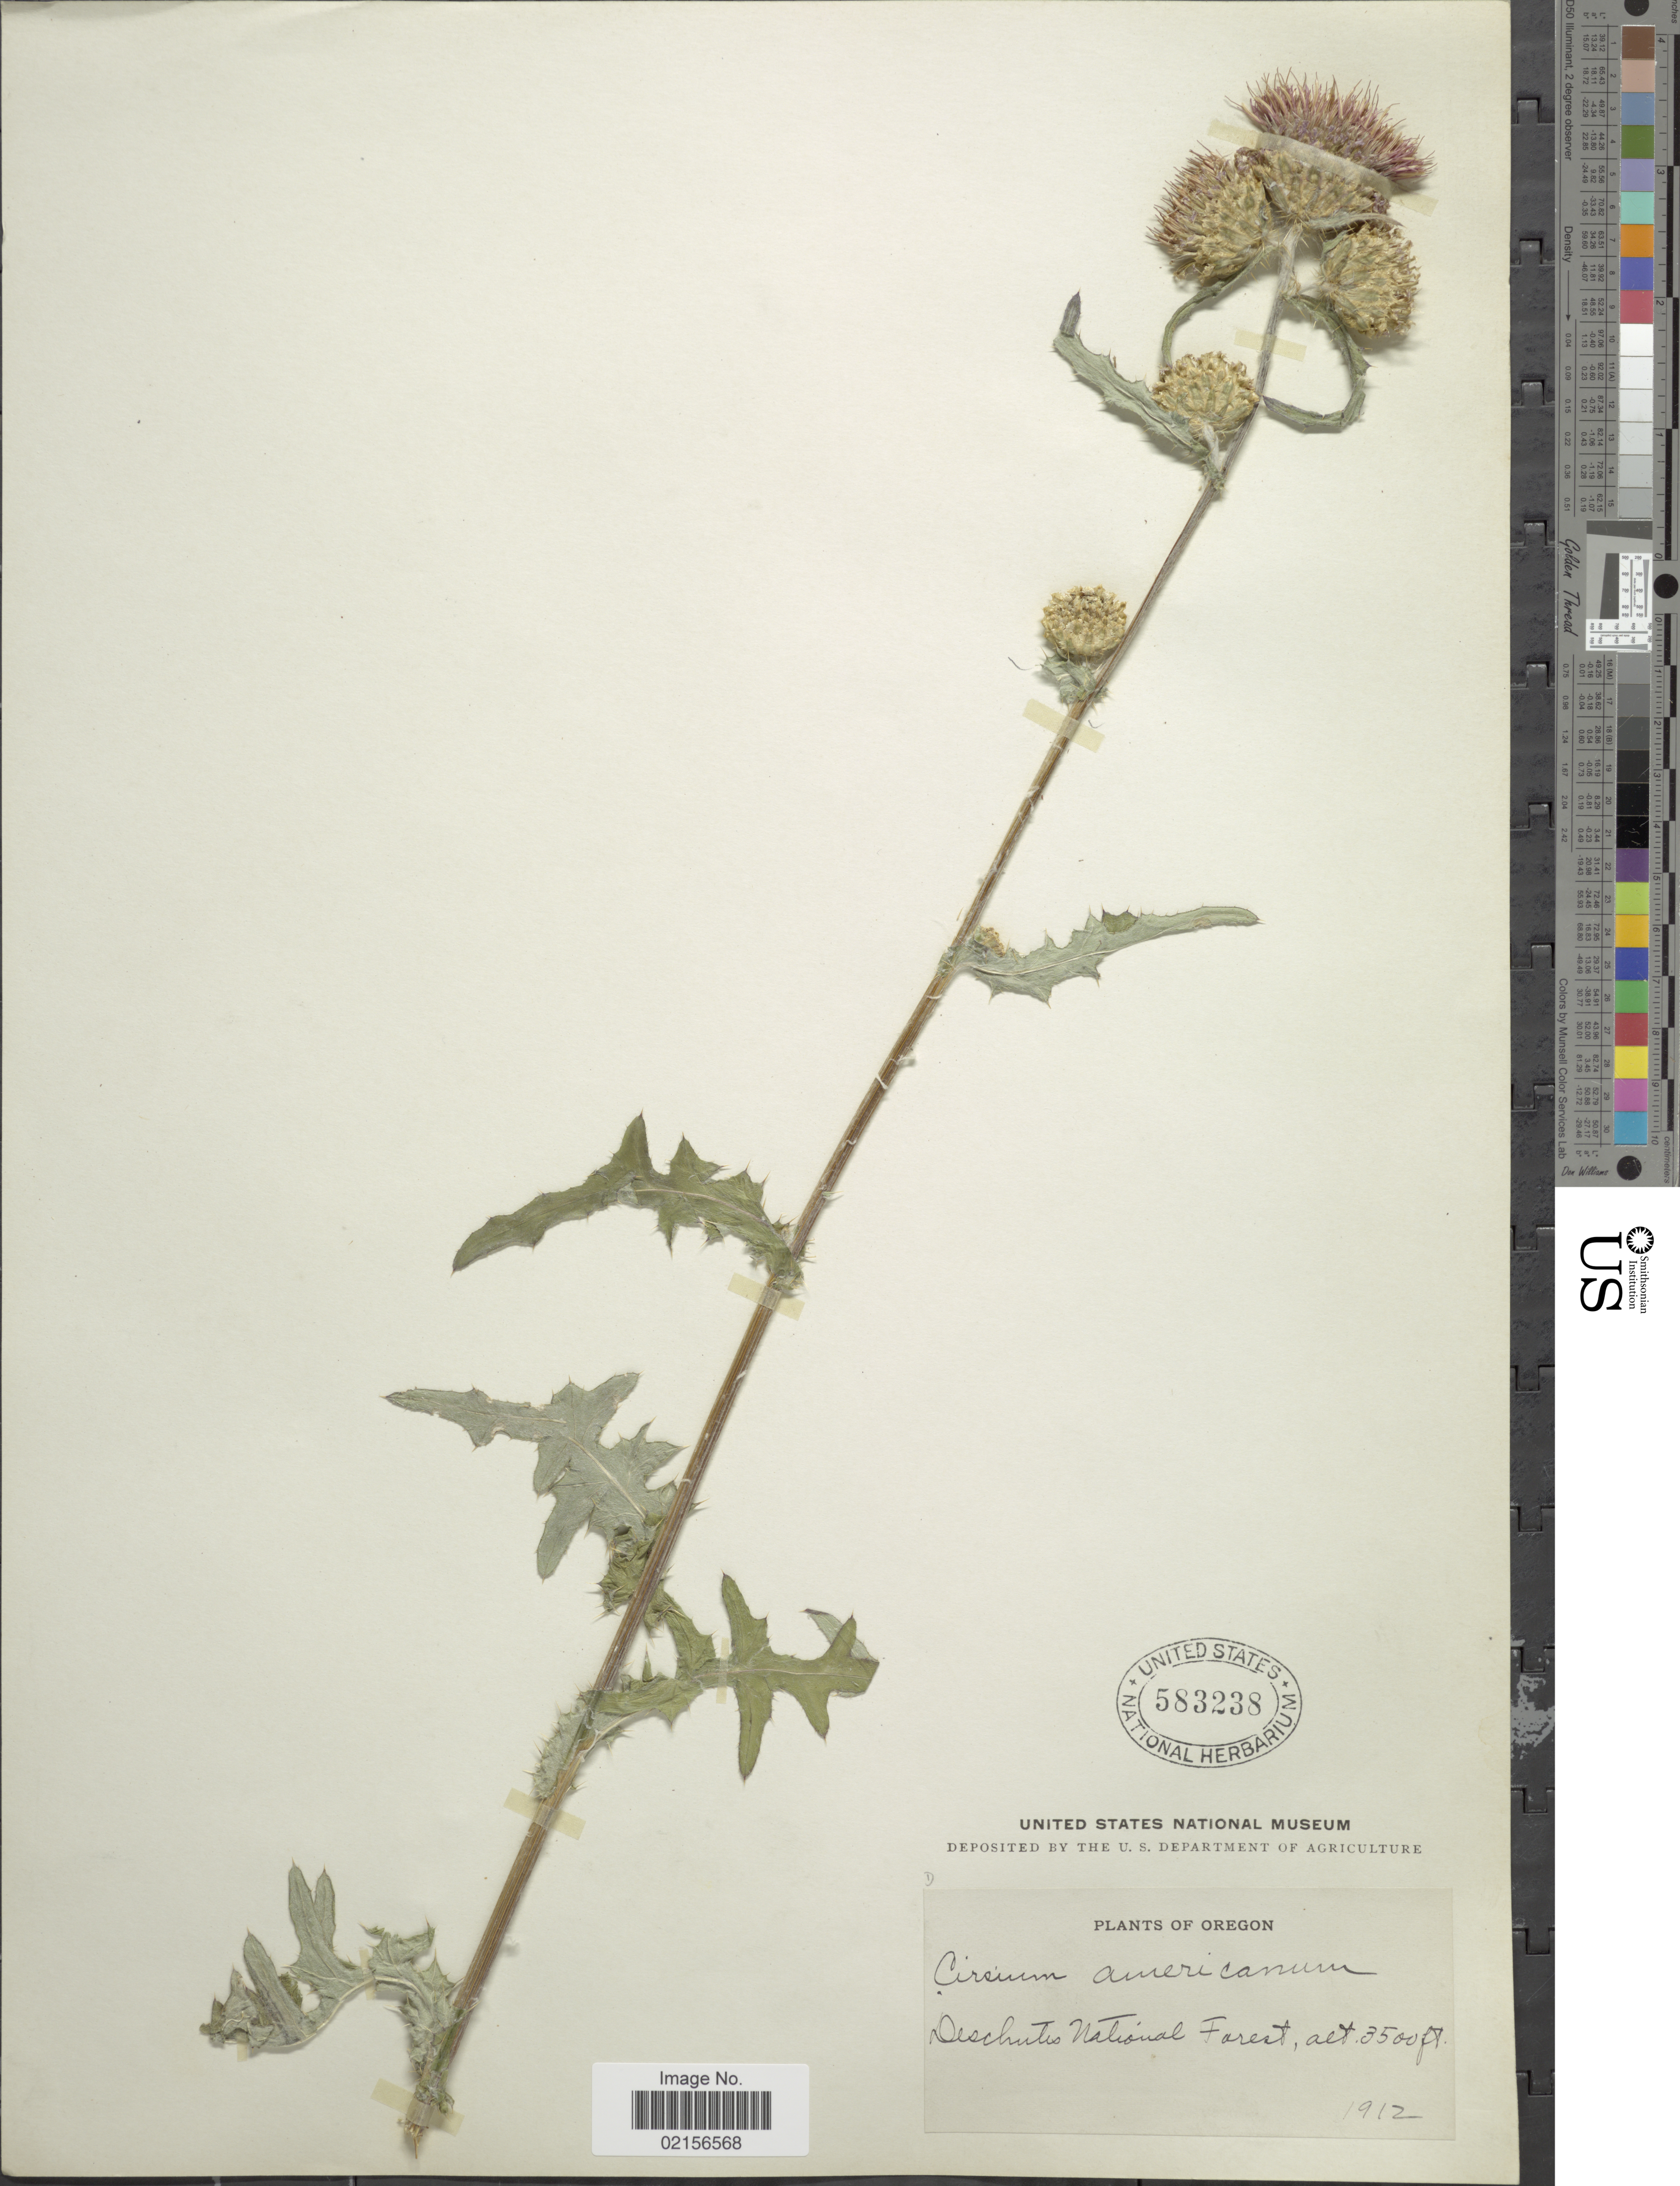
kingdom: Plantae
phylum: Tracheophyta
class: Magnoliopsida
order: Asterales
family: Asteraceae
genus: Cirsium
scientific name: Cirsium remotifolium var. odontolepis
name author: Petr.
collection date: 1912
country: United States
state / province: Oregon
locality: Deschutes National Forest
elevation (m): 1067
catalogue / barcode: US 583238